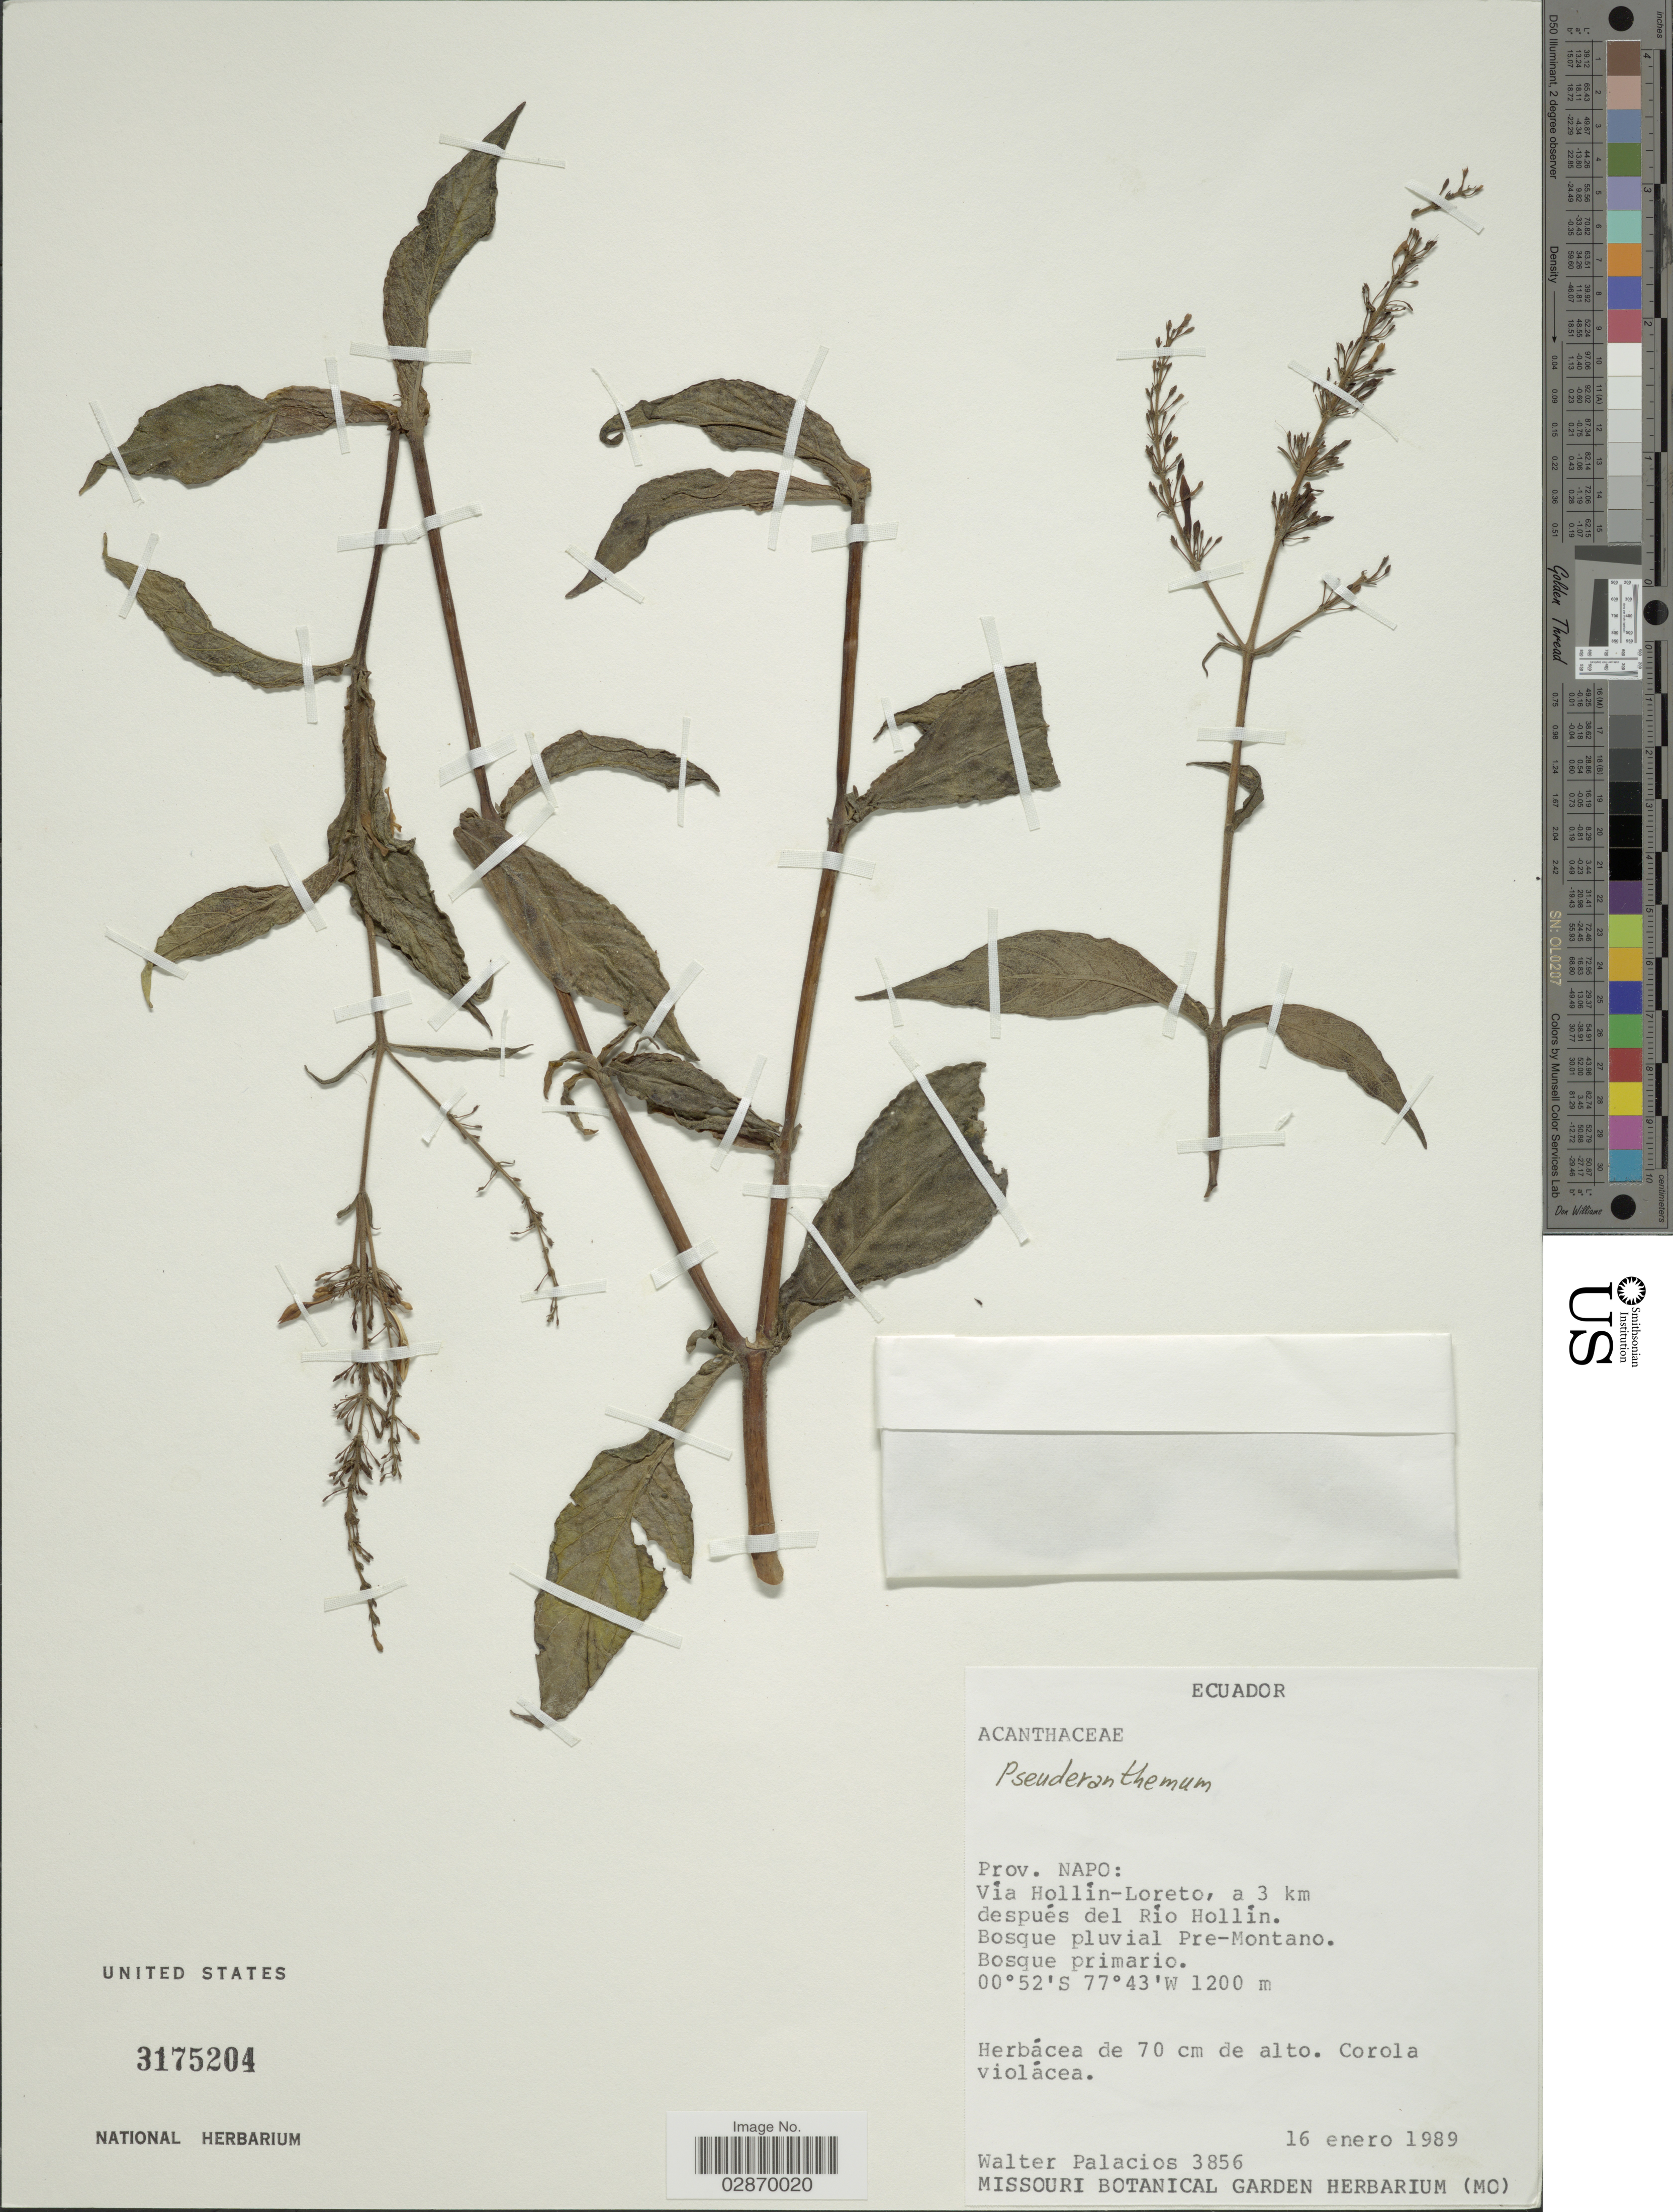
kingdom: Plantae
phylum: Tracheophyta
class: Magnoliopsida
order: Lamiales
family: Acanthaceae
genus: Pseuderanthemum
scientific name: Pseuderanthemum hookerianum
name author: (Nees) V.M. Baum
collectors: W. Palacios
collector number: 3856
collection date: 1989-01-16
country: Ecuador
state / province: Napo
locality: Vía Hollín-Loreto, a 3 km después del Río Hollín.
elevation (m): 1200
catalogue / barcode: US 3175204